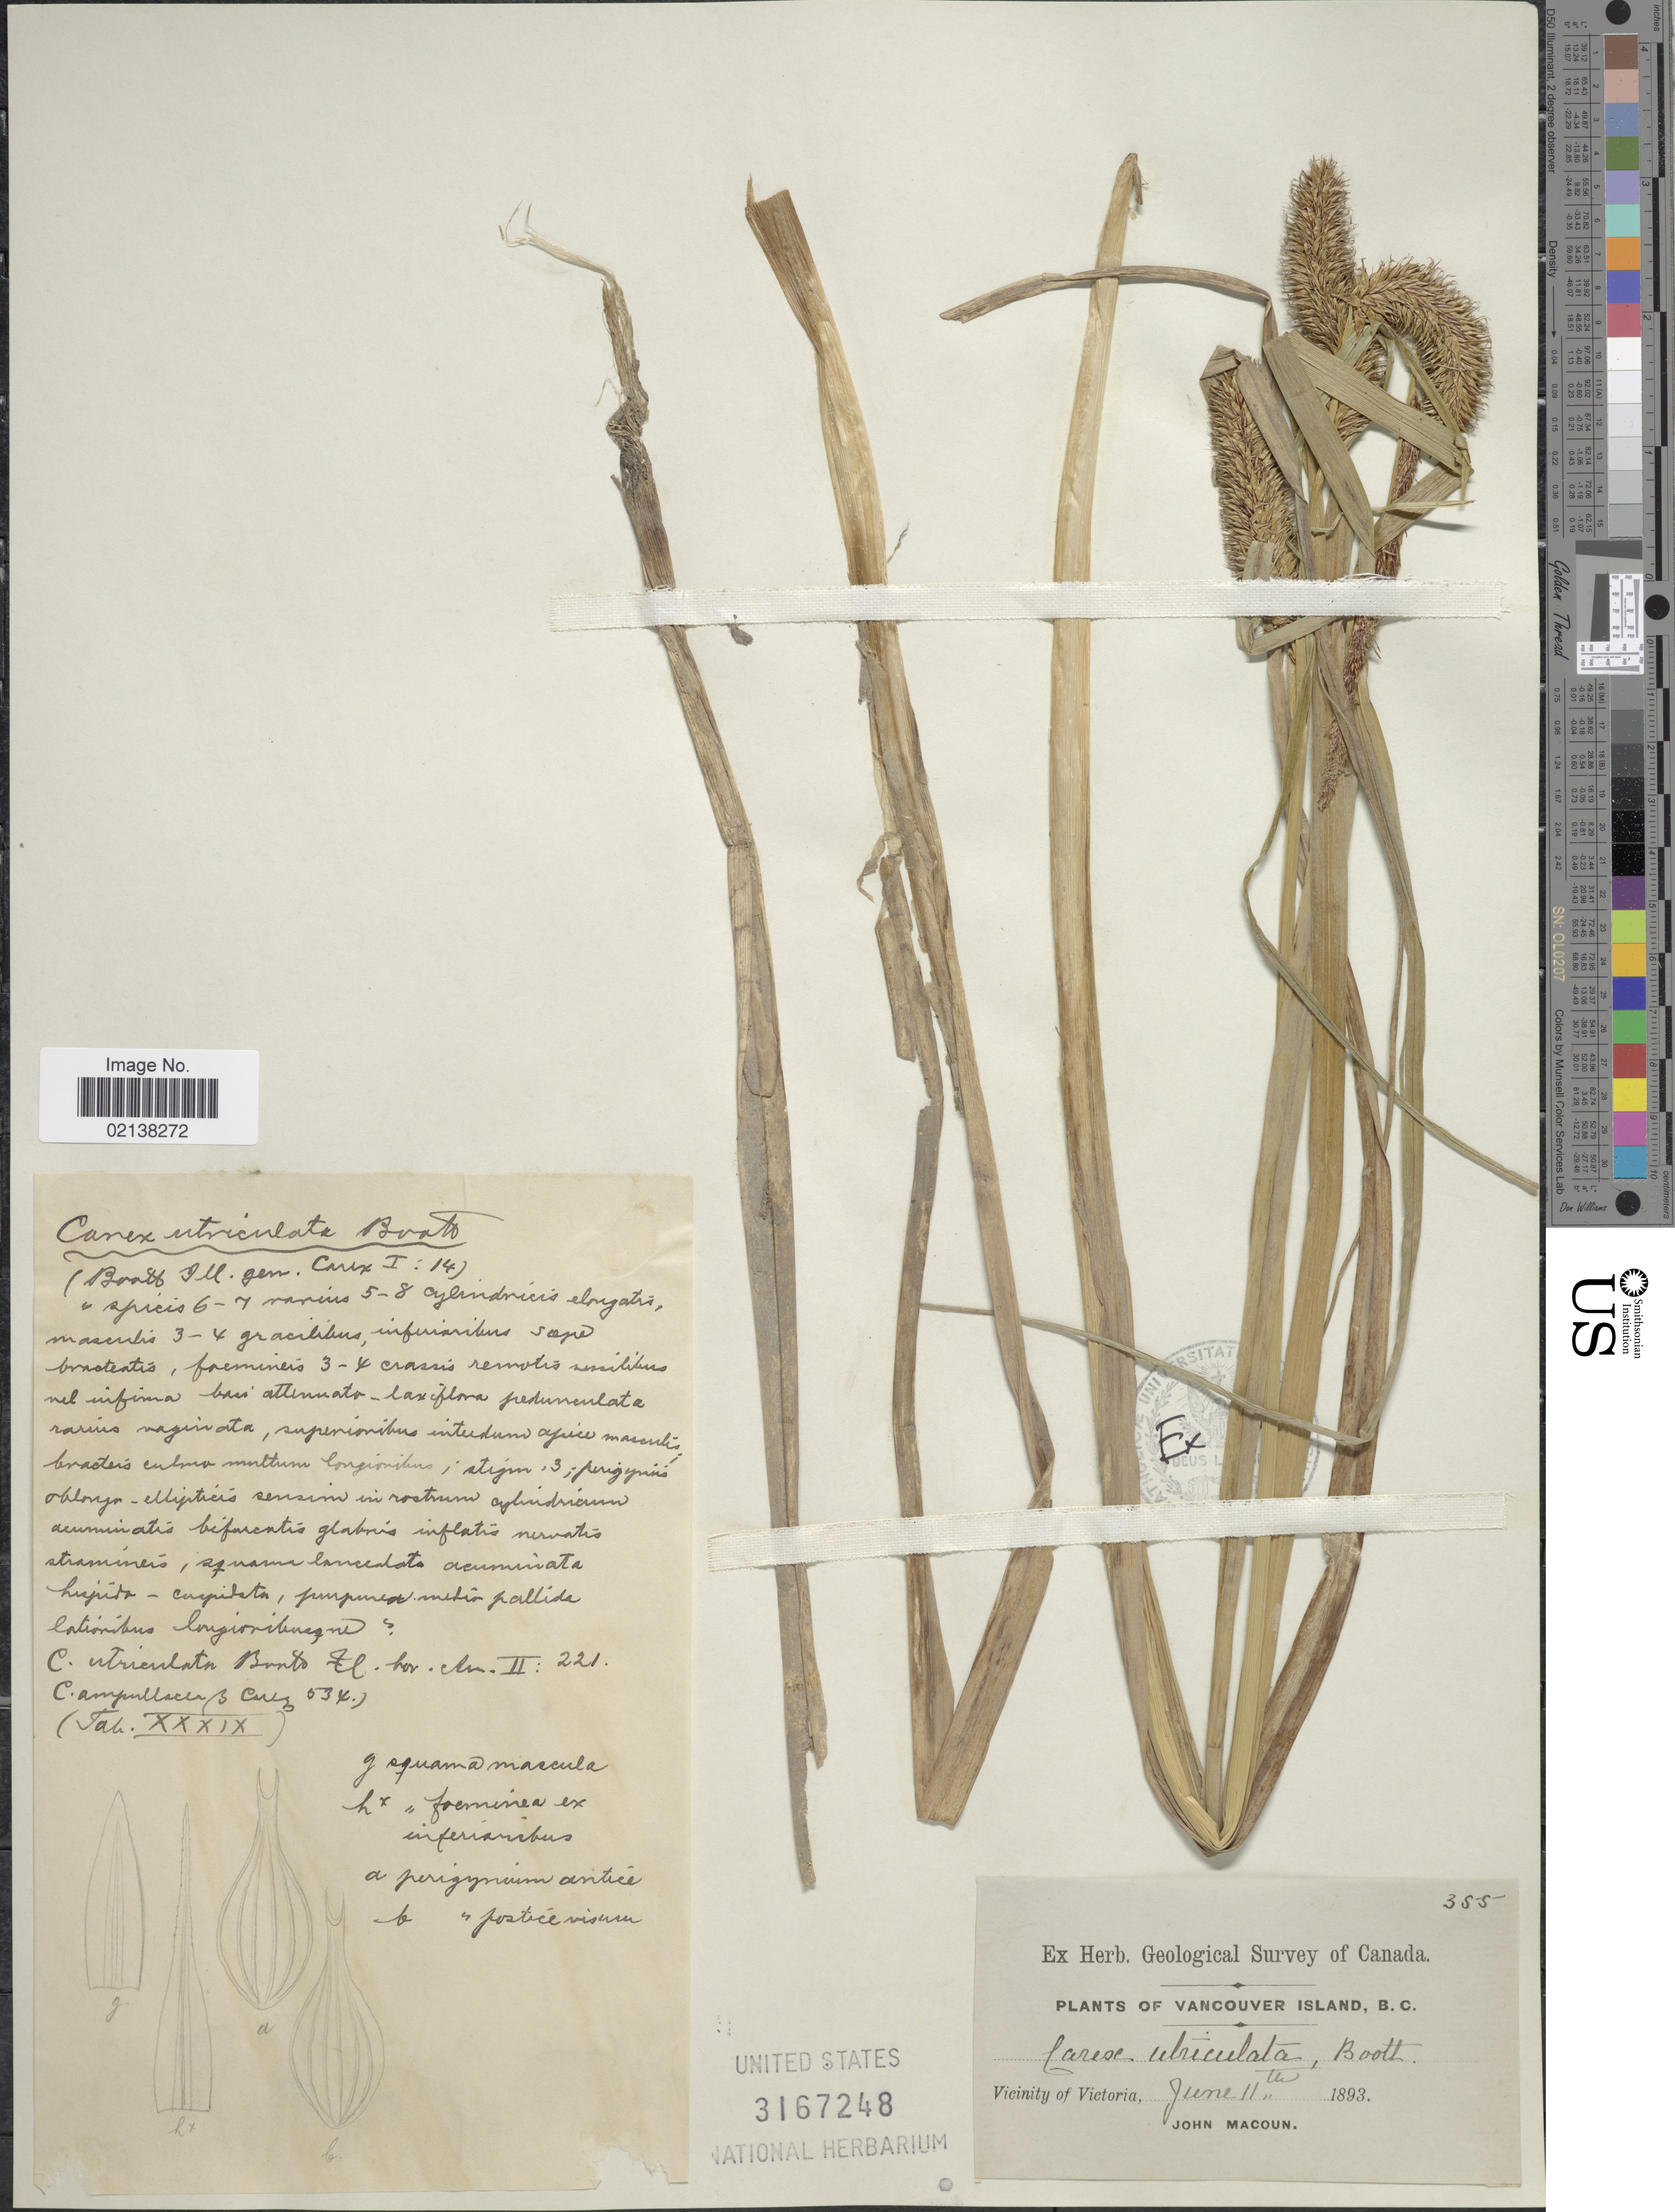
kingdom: Plantae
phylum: Tracheophyta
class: Liliopsida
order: Poales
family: Cyperaceae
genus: Carex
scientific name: Carex utriculata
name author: Boott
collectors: J. Macoun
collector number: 355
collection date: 1893-06-11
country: Canada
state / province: British Columbia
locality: Vancouver Island, B.C. Vicinity of Victoria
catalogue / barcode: US 3167248